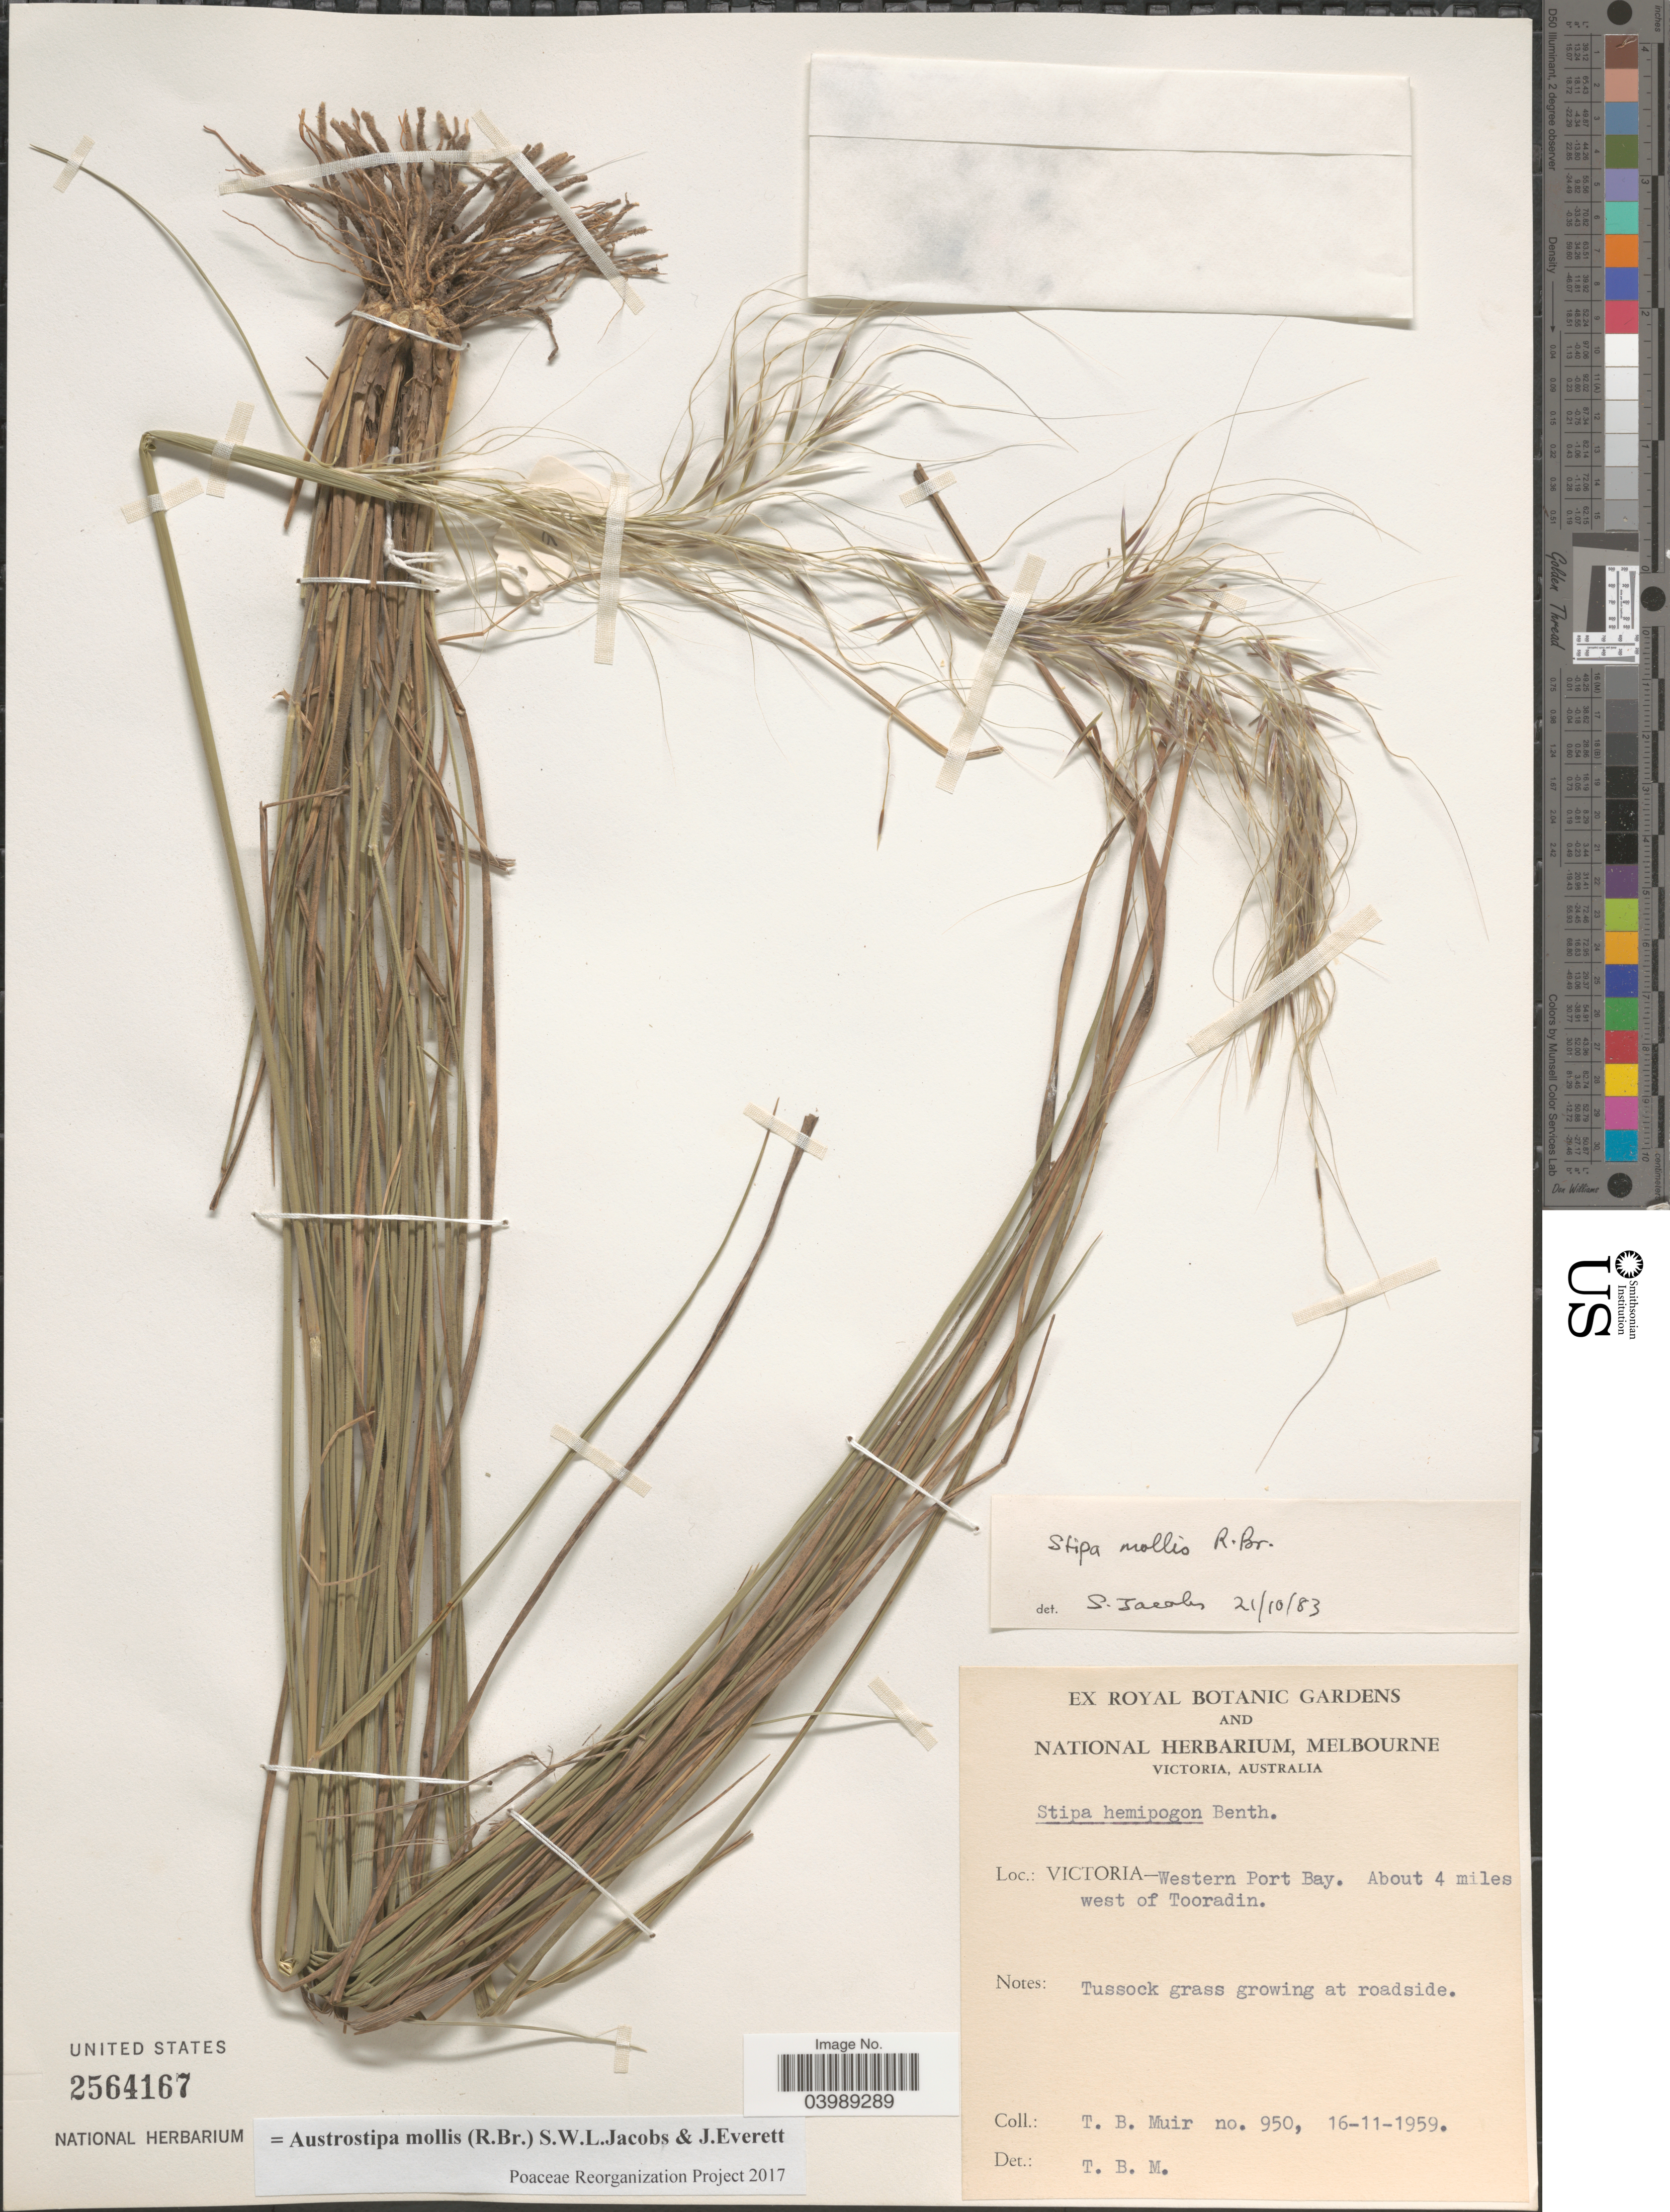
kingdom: Plantae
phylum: Tracheophyta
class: Liliopsida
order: Poales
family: Poaceae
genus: Austrostipa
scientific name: Austrostipa mollis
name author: (R. Br.) S.W.L. Jacobs & J. Everett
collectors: T. Muir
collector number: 950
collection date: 1959-11-16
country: Australia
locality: Victoria- Western Port Bay. About 4 miles west of Tooradin.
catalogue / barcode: US 2564167